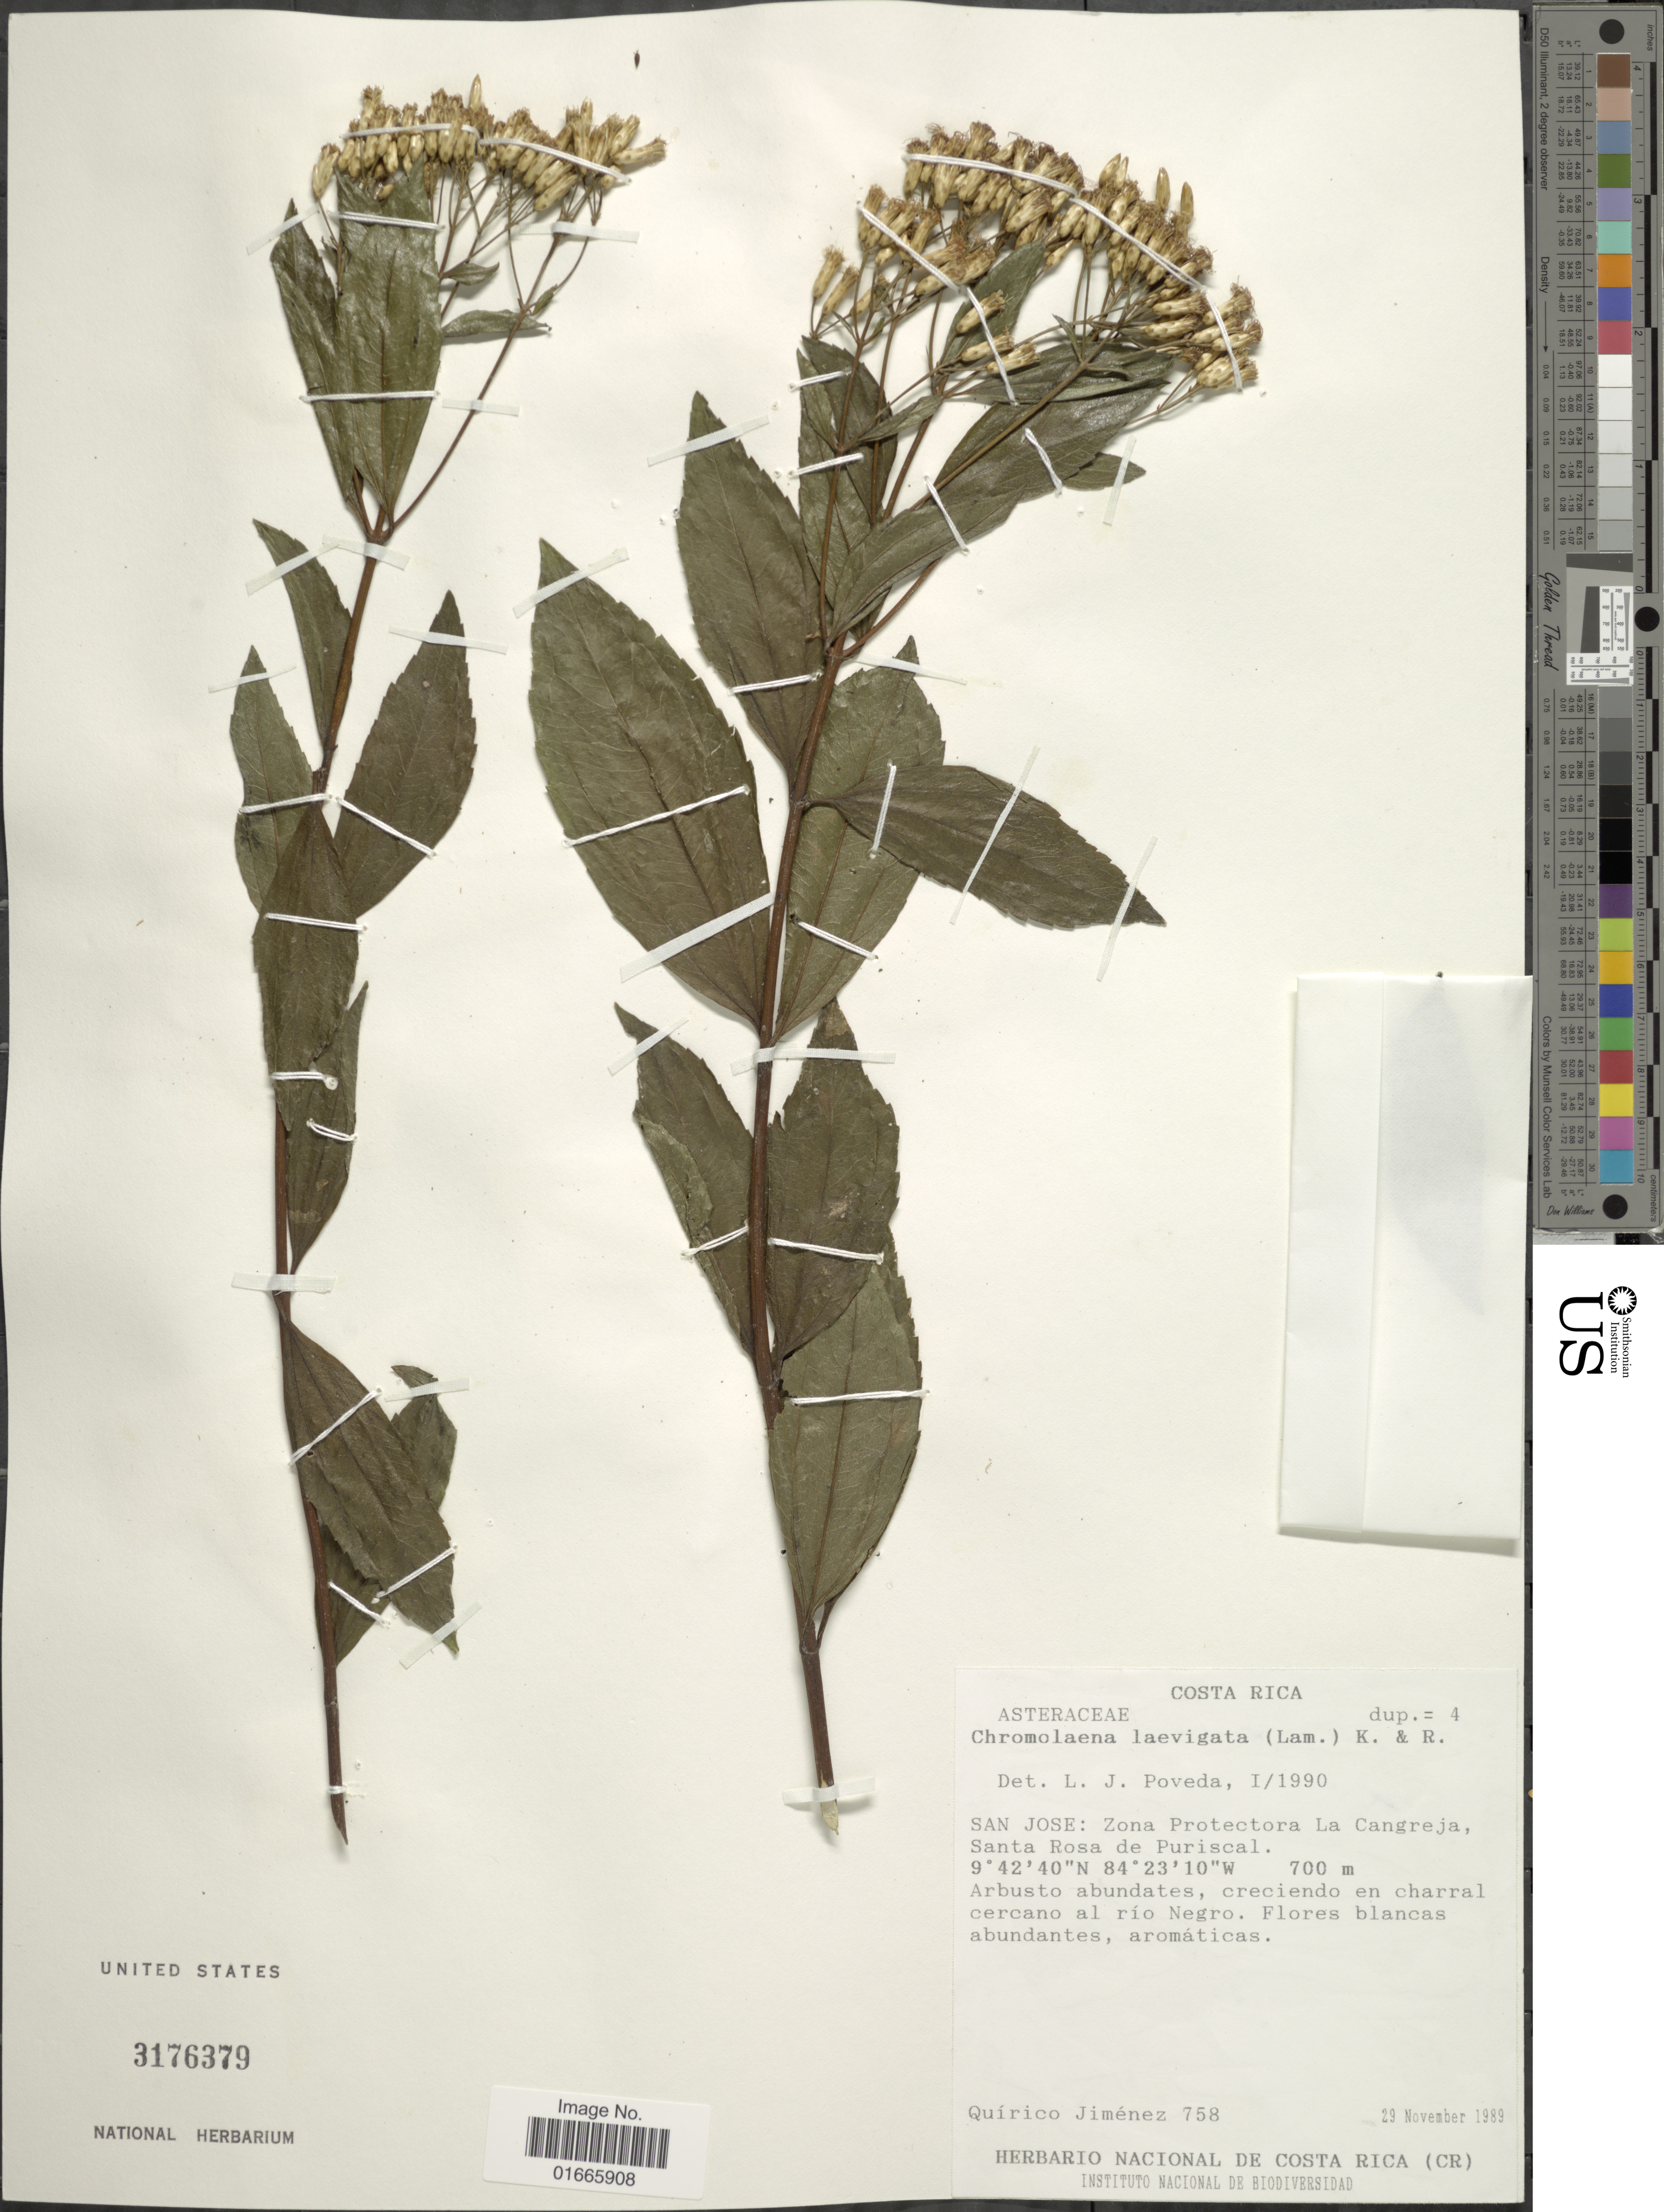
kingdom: Plantae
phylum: Tracheophyta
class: Magnoliopsida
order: Asterales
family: Asteraceae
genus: Chromolaena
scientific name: Chromolaena laevigata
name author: (Lam.) R.M. King & H. Rob.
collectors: Q. Jiménez Madrigal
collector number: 758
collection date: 1989-11-29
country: Costa Rica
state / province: San José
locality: Zona Protectora La Cangreja, Santa Rosa de Puriscal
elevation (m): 700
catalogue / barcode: US 3176379